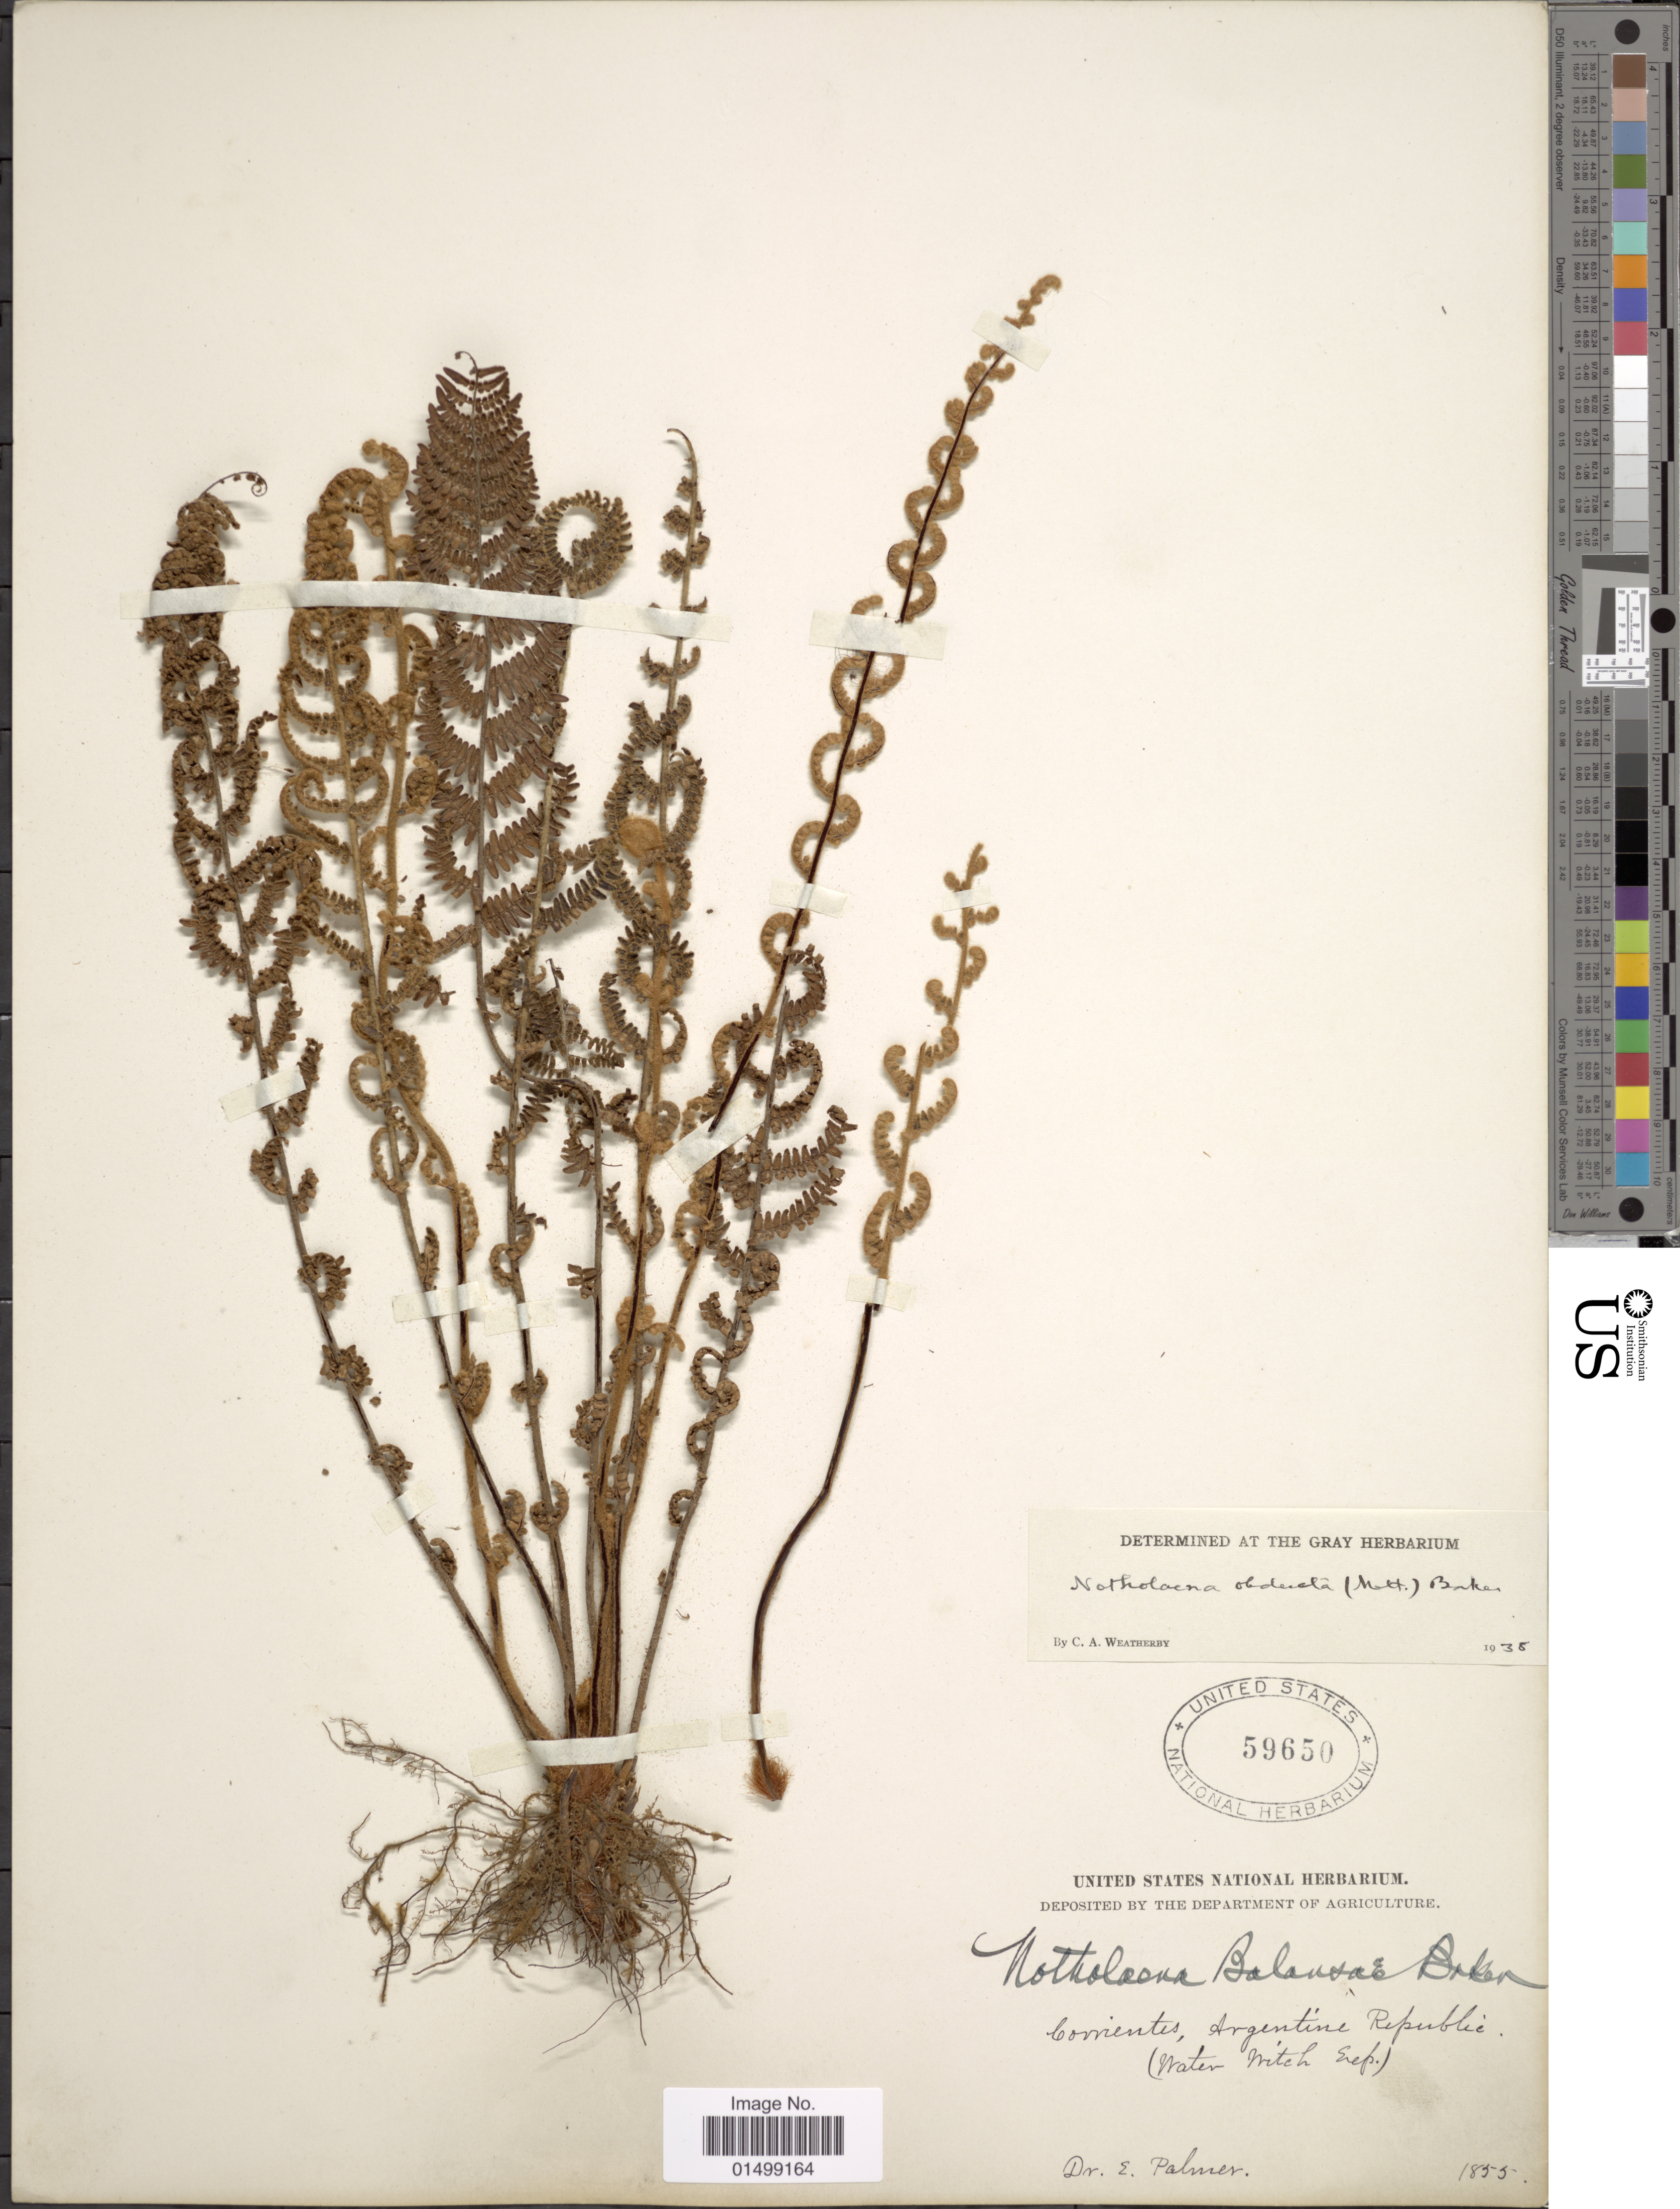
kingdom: Plantae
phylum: Tracheophyta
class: Polypodiopsida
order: Polypodiales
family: Pteridaceae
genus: Cheilanthes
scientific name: Cheilanthes obducta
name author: (Mett.) Baker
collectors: E. Palmer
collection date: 1855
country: Argentina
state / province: Corrientes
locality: (Water Witch Exp.).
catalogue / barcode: US 59650